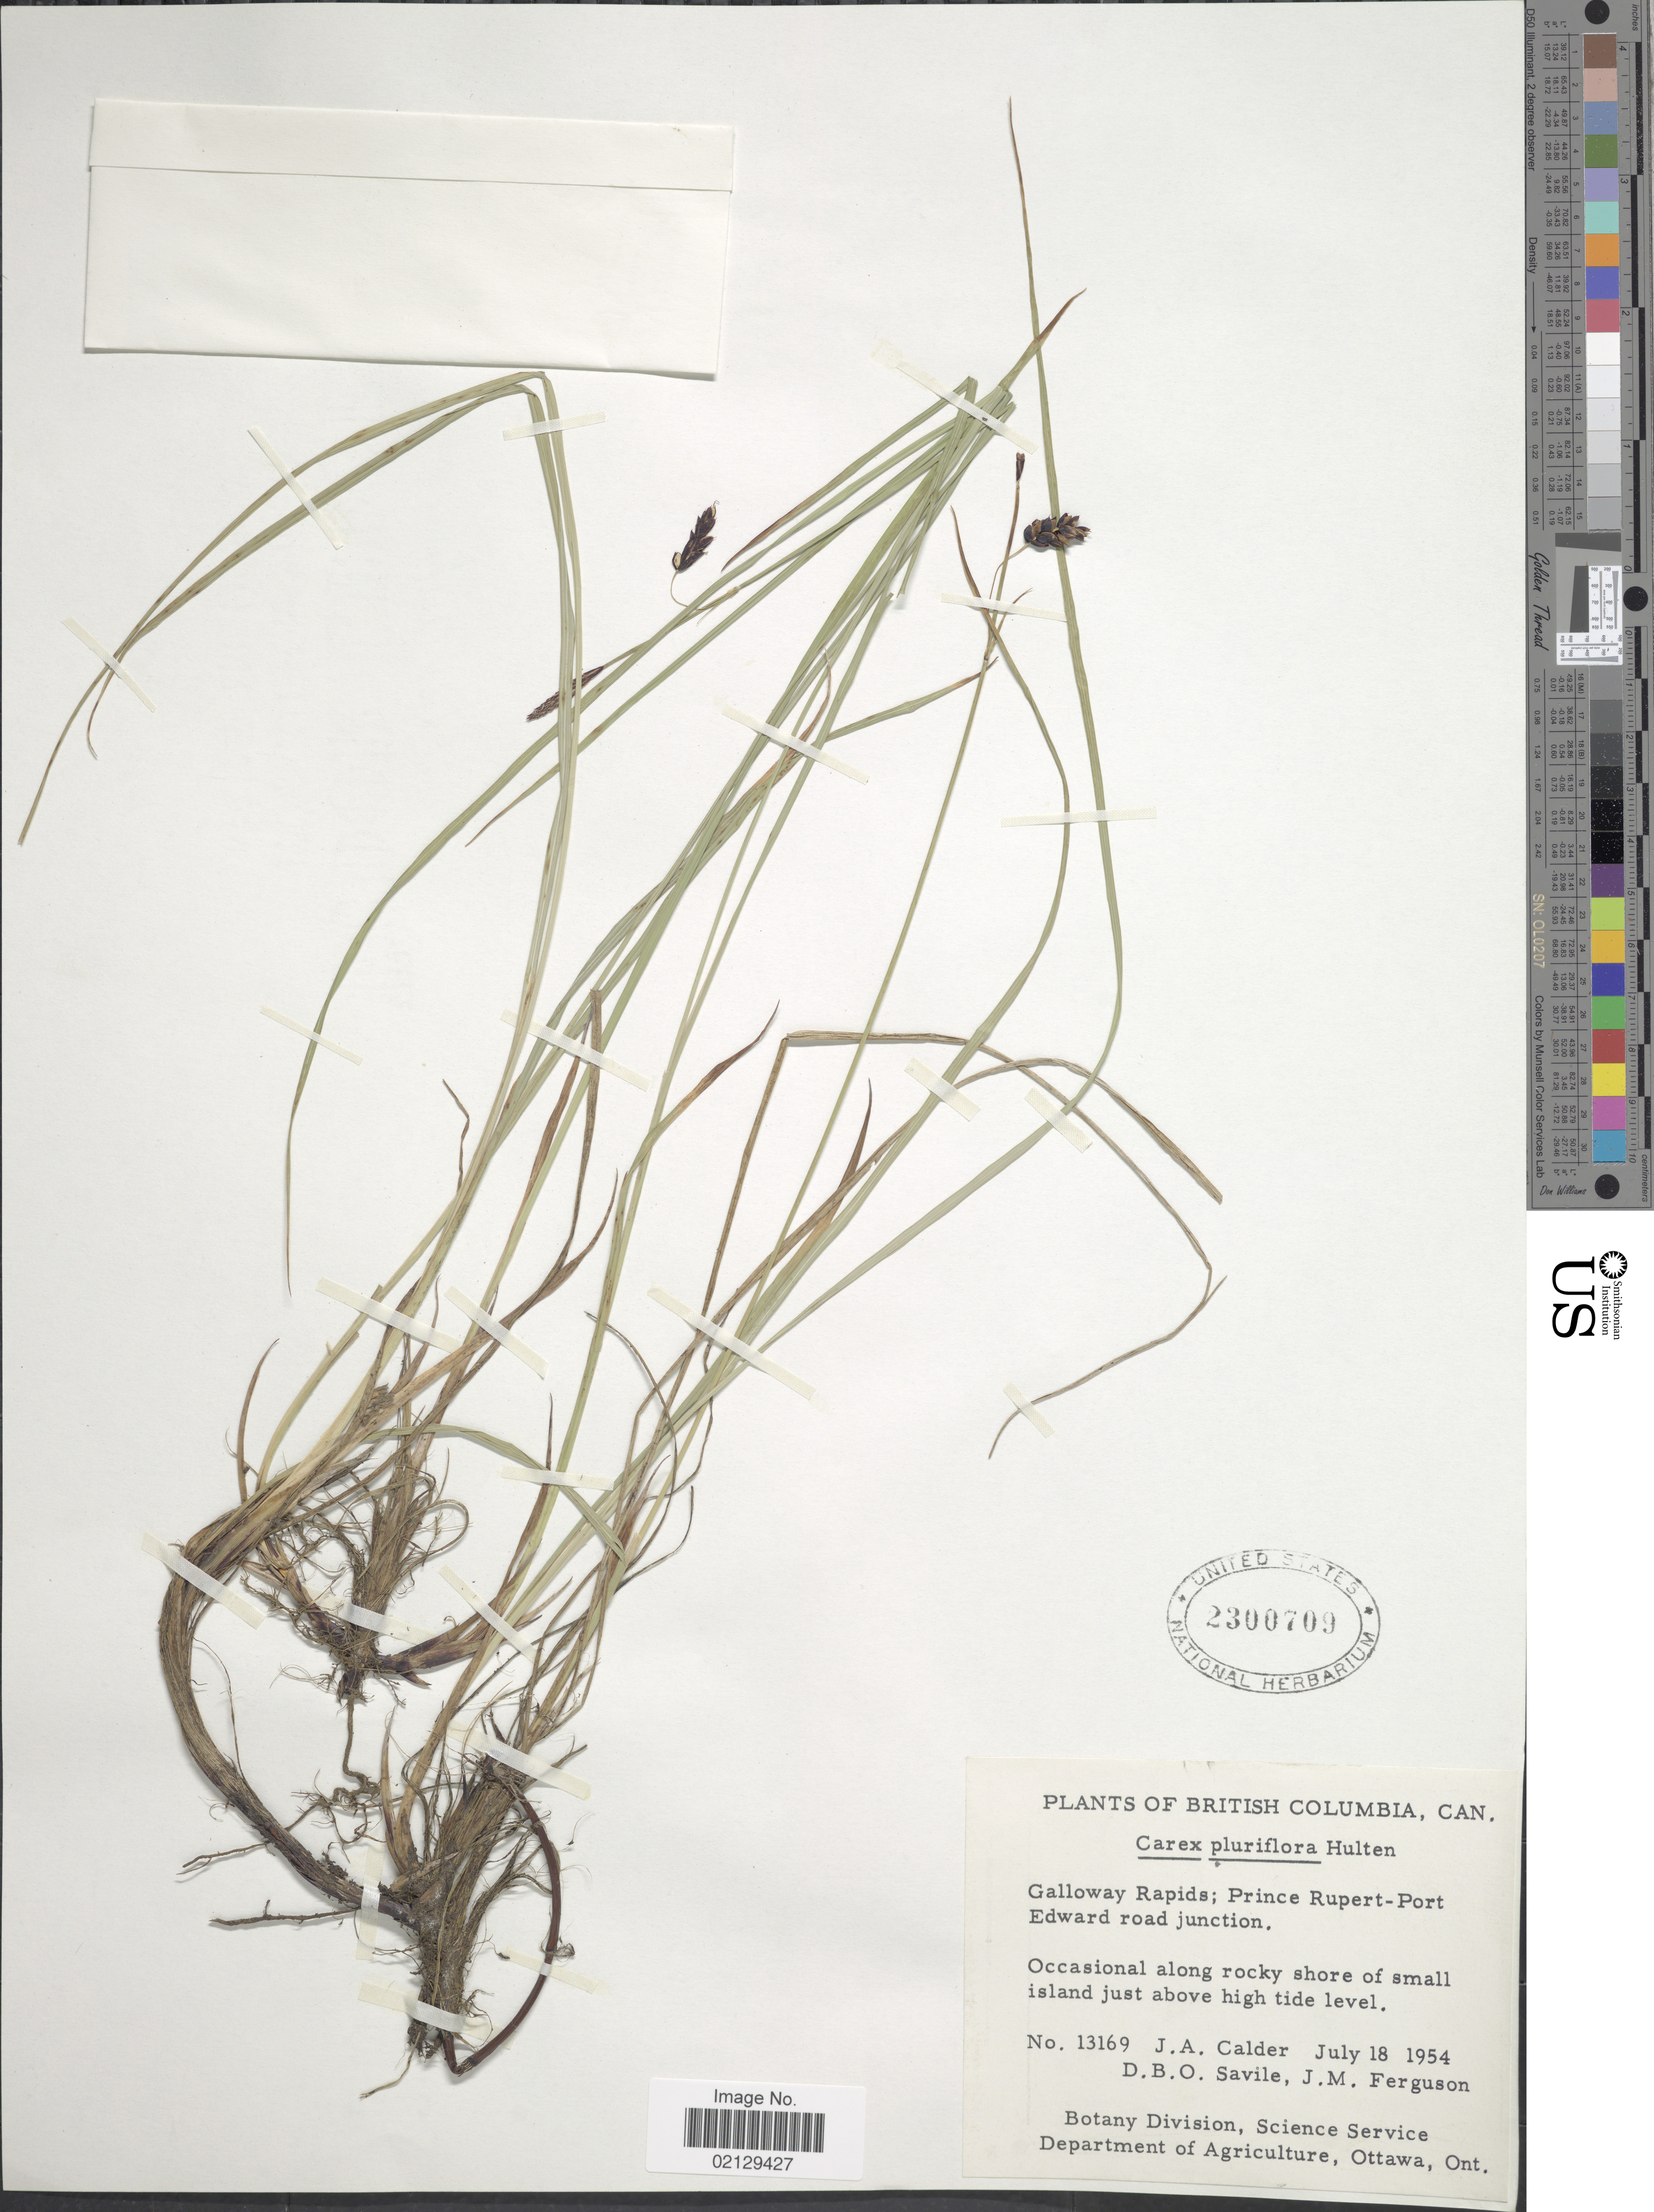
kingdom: Plantae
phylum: Tracheophyta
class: Liliopsida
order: Poales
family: Cyperaceae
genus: Carex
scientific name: Carex pluriflora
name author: Hultén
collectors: J. A. Calder, D. Savile & J. M. Ferguson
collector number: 13169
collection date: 1954-07-18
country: Canada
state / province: British Columbia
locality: Galloway Rapids, Prince Rupert-Port Edward road junction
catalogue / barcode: US 2300709